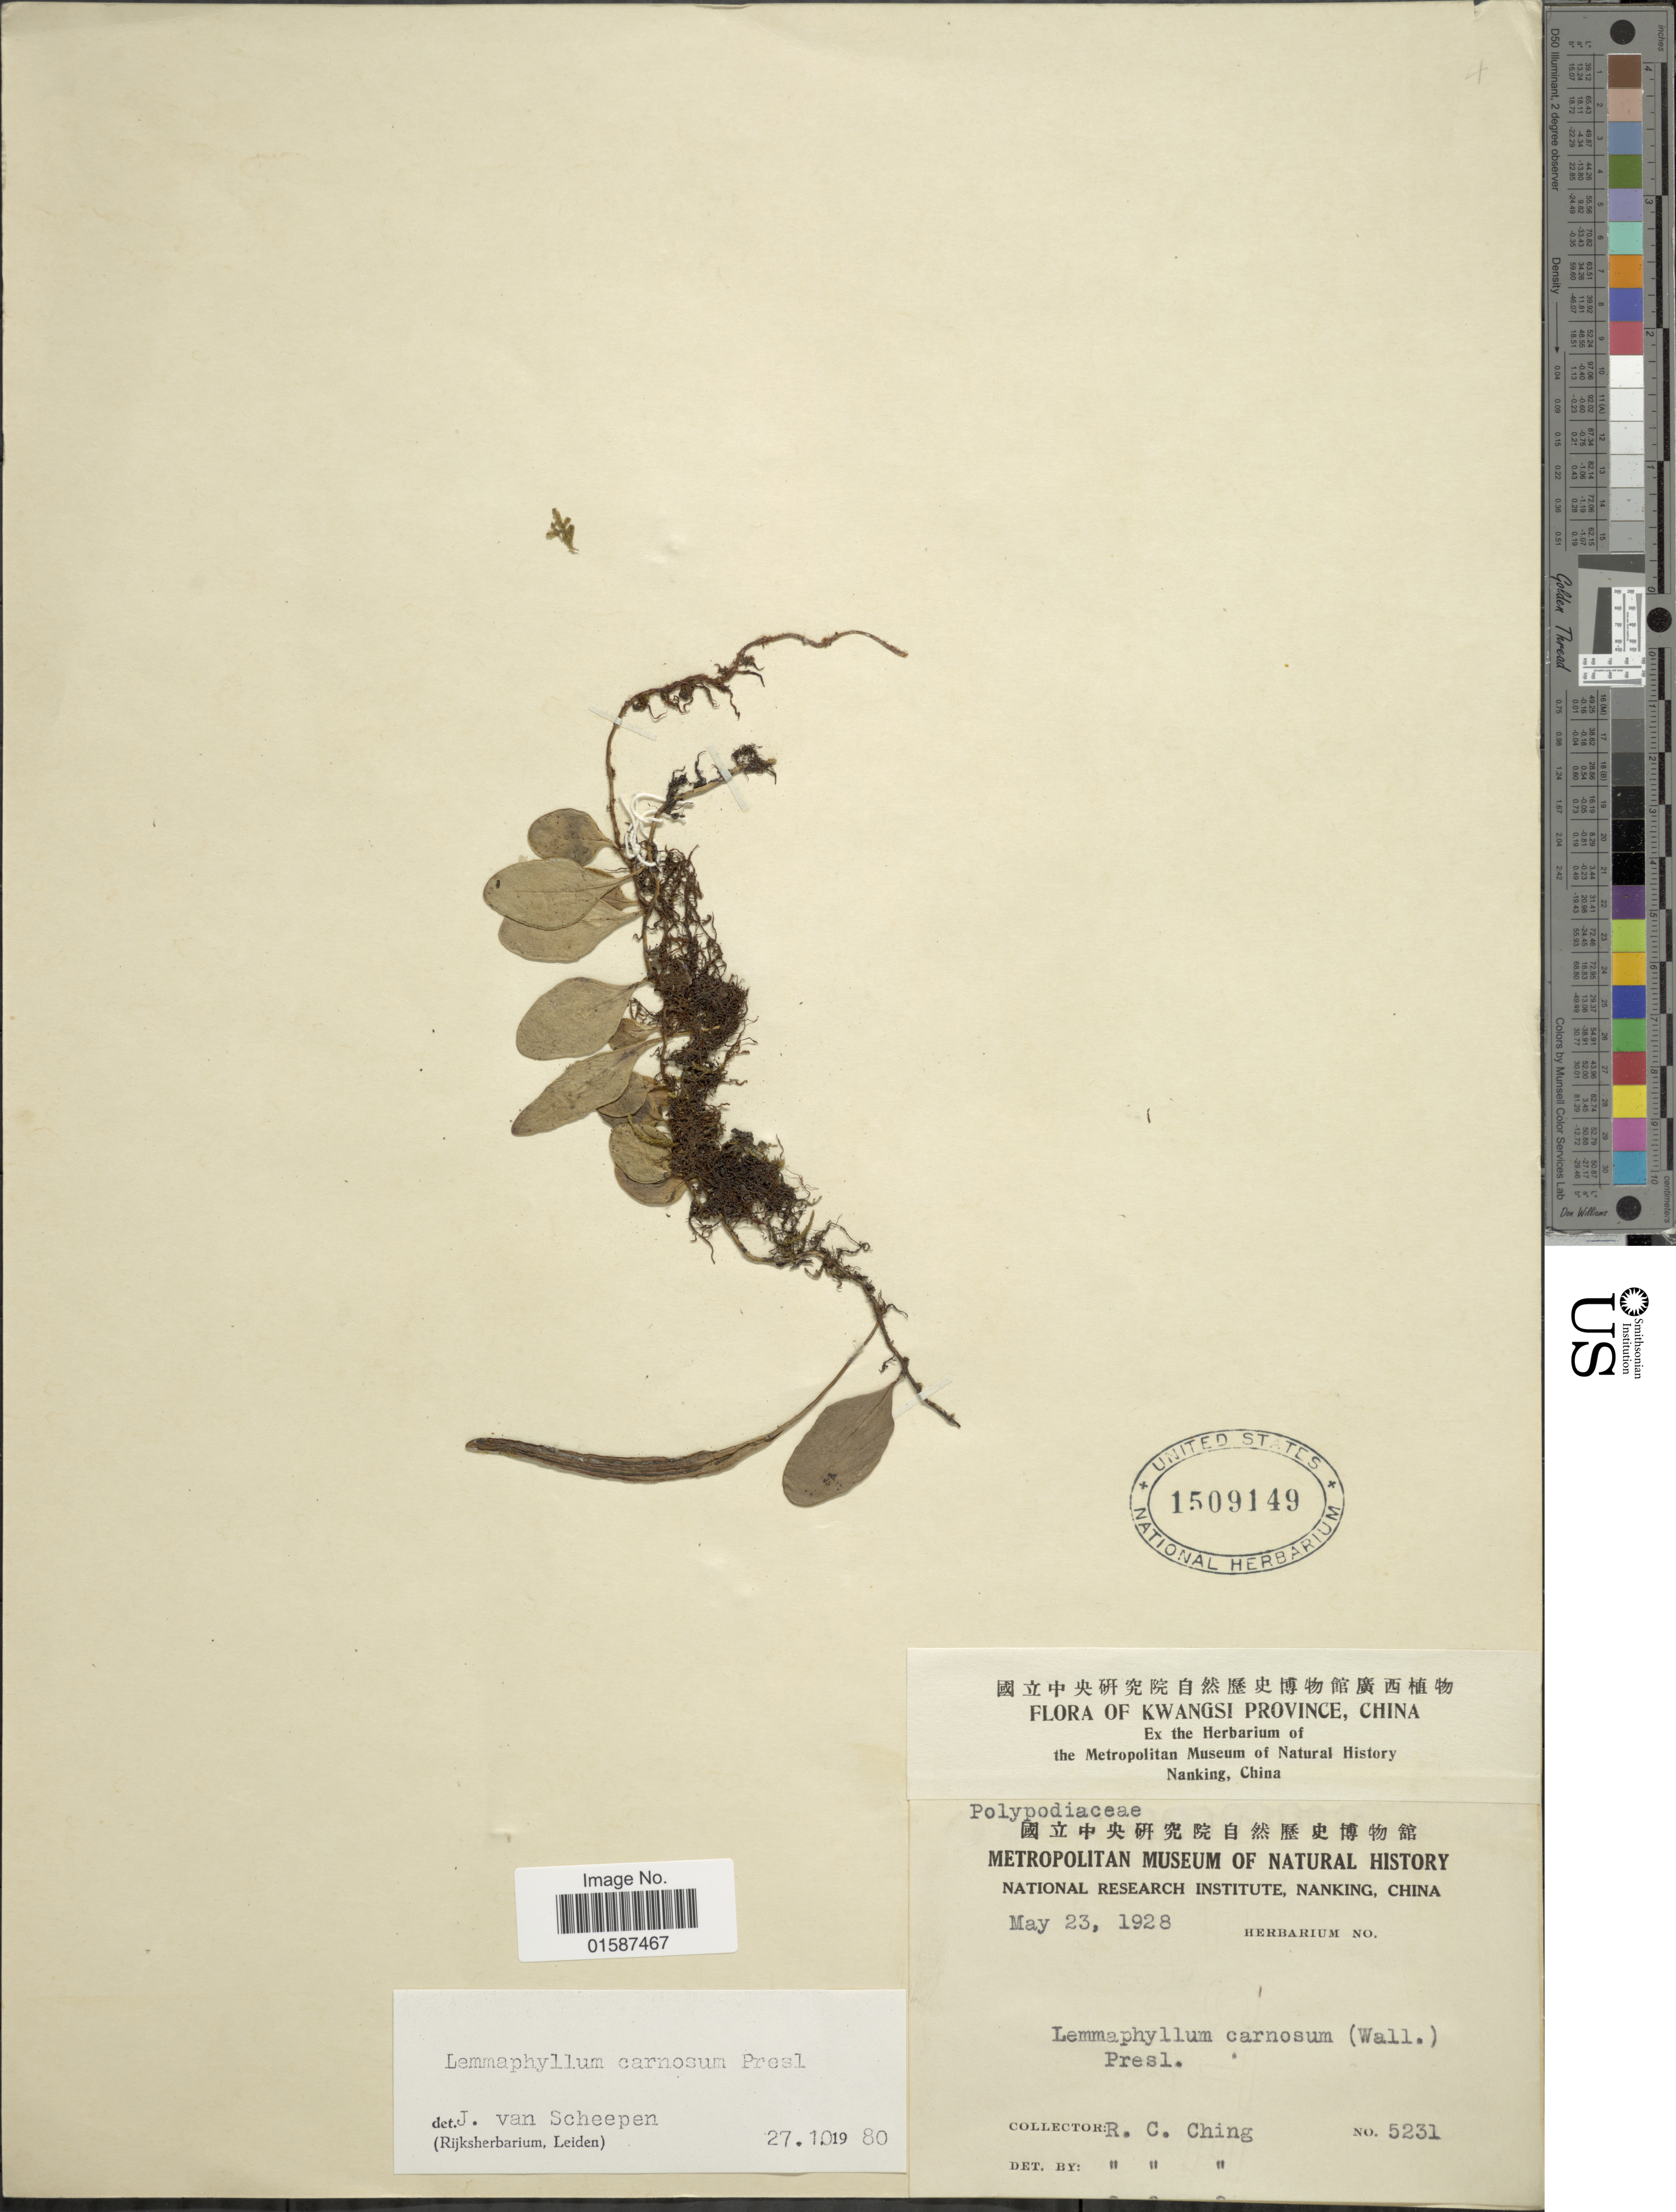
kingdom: Plantae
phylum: Tracheophyta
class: Polypodiopsida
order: Polypodiales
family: Polypodiaceae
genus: Lemmaphyllum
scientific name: Lemmaphyllum carnosum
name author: (J. Sm. ex Hook.) C. Presl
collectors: R. C. Ching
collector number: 5231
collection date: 1928-05-23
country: China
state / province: Guangxi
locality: Kwangsi Province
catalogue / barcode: US 1509149